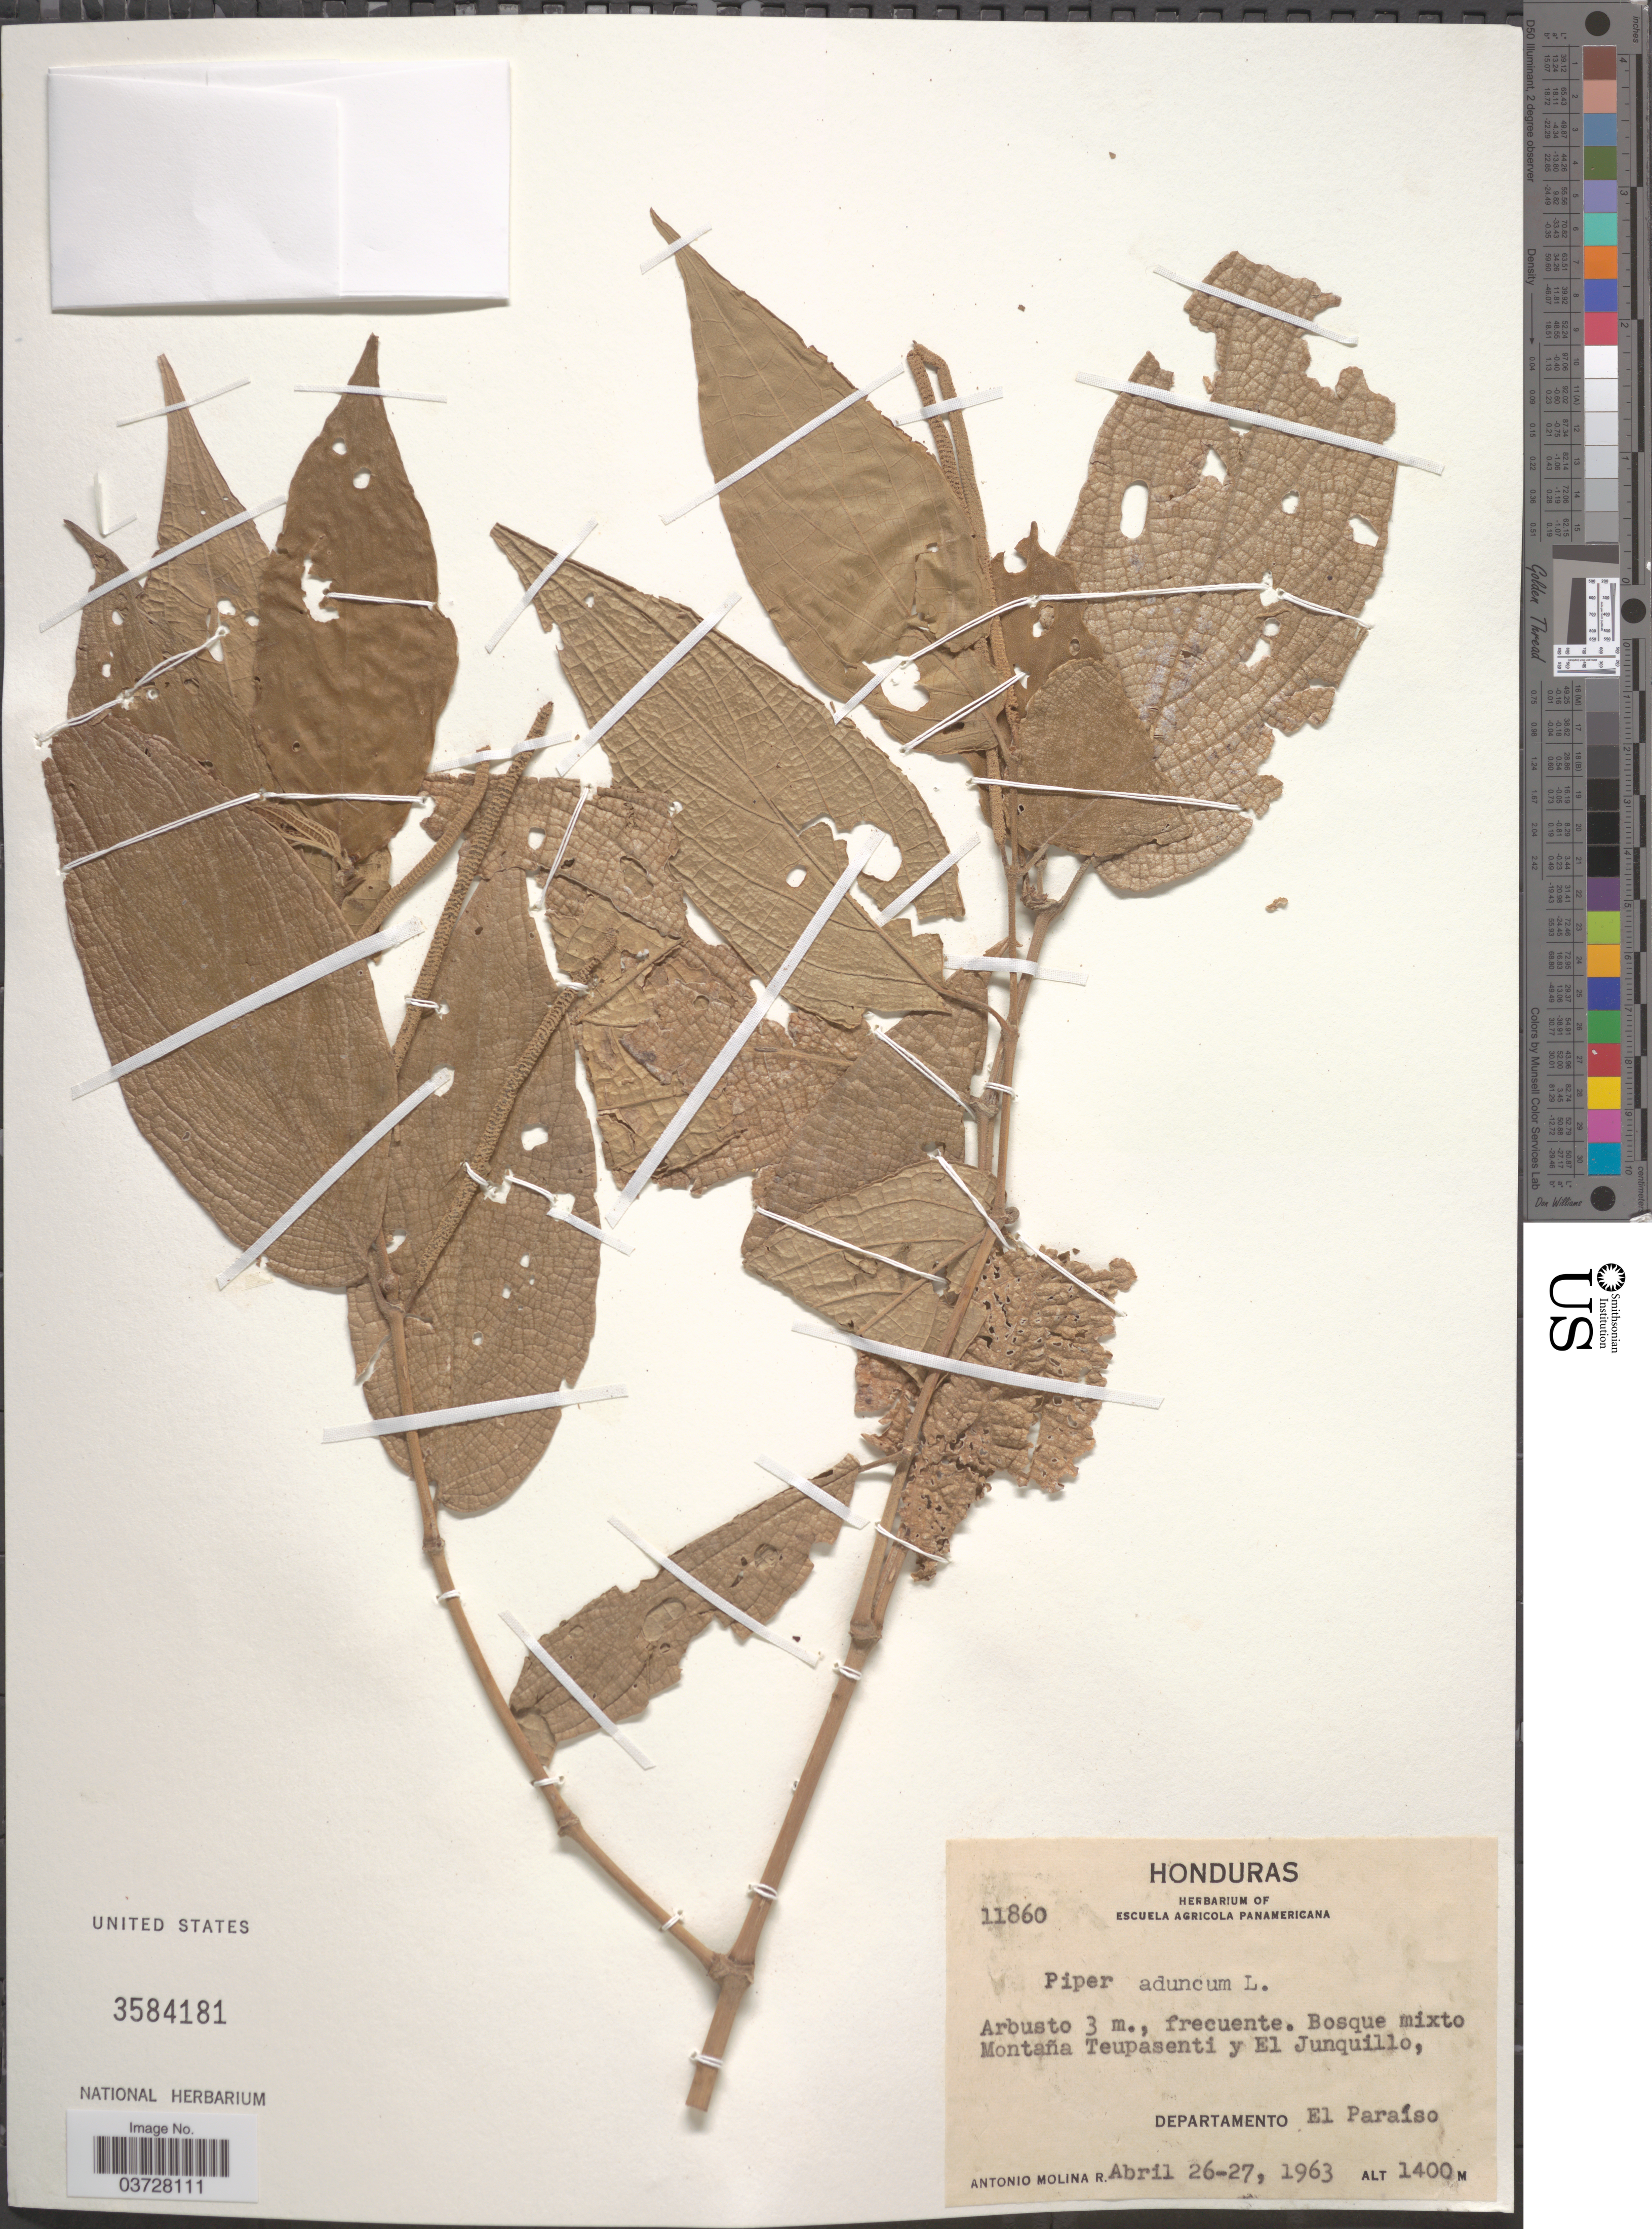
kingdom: Plantae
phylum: Tracheophyta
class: Magnoliopsida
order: Piperales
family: Piperaceae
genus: Piper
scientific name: Piper aduncum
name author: L.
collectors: A. Molina R.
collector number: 11860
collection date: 1963-04-26/1963-04-27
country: Honduras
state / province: El Paraiso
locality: Bosque mixto Montaña Teupasenti y El Junquillo. Departamento El Paraíso.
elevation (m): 1400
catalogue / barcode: US 3584181